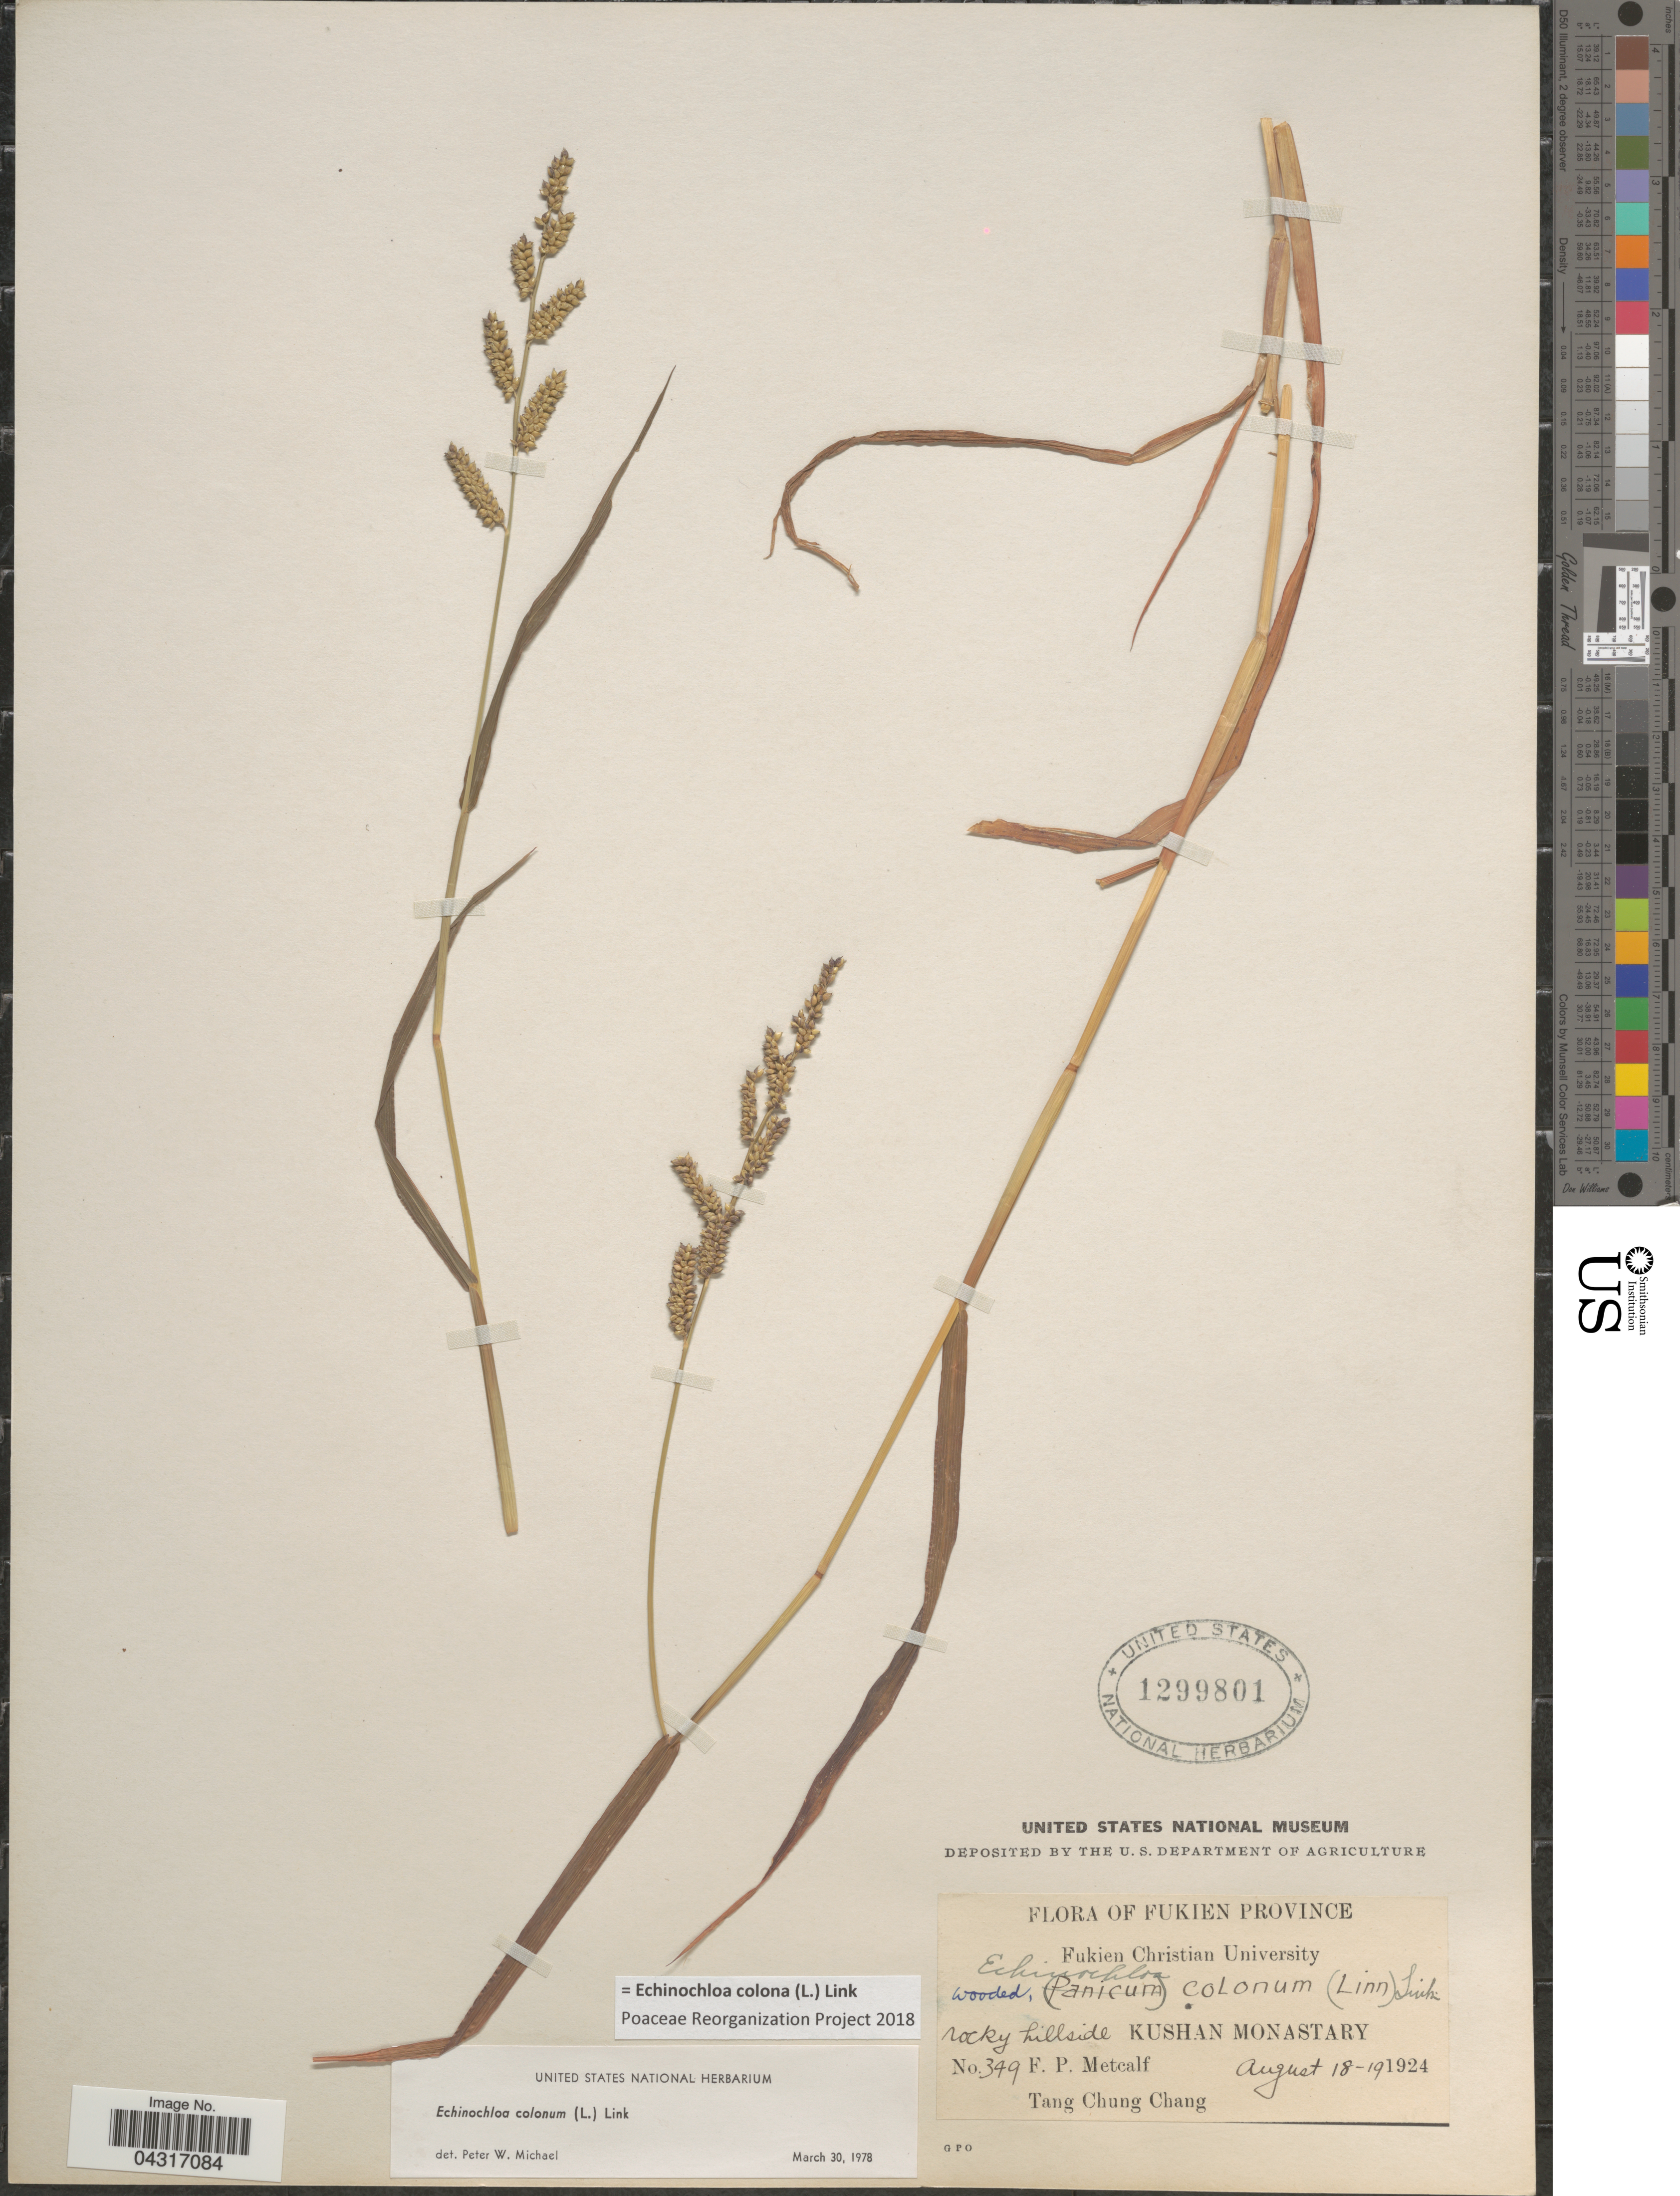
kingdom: Plantae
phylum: Tracheophyta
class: Liliopsida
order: Poales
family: Poaceae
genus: Echinochloa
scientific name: Echinochloa colona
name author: (L.) Link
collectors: F. Metcalf & T. C. Chang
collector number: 349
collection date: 1924-08-18/1924-08-19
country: China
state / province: Fujian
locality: Fukien Province. Rocky hillside Kushan Monastary.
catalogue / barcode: US 1299801